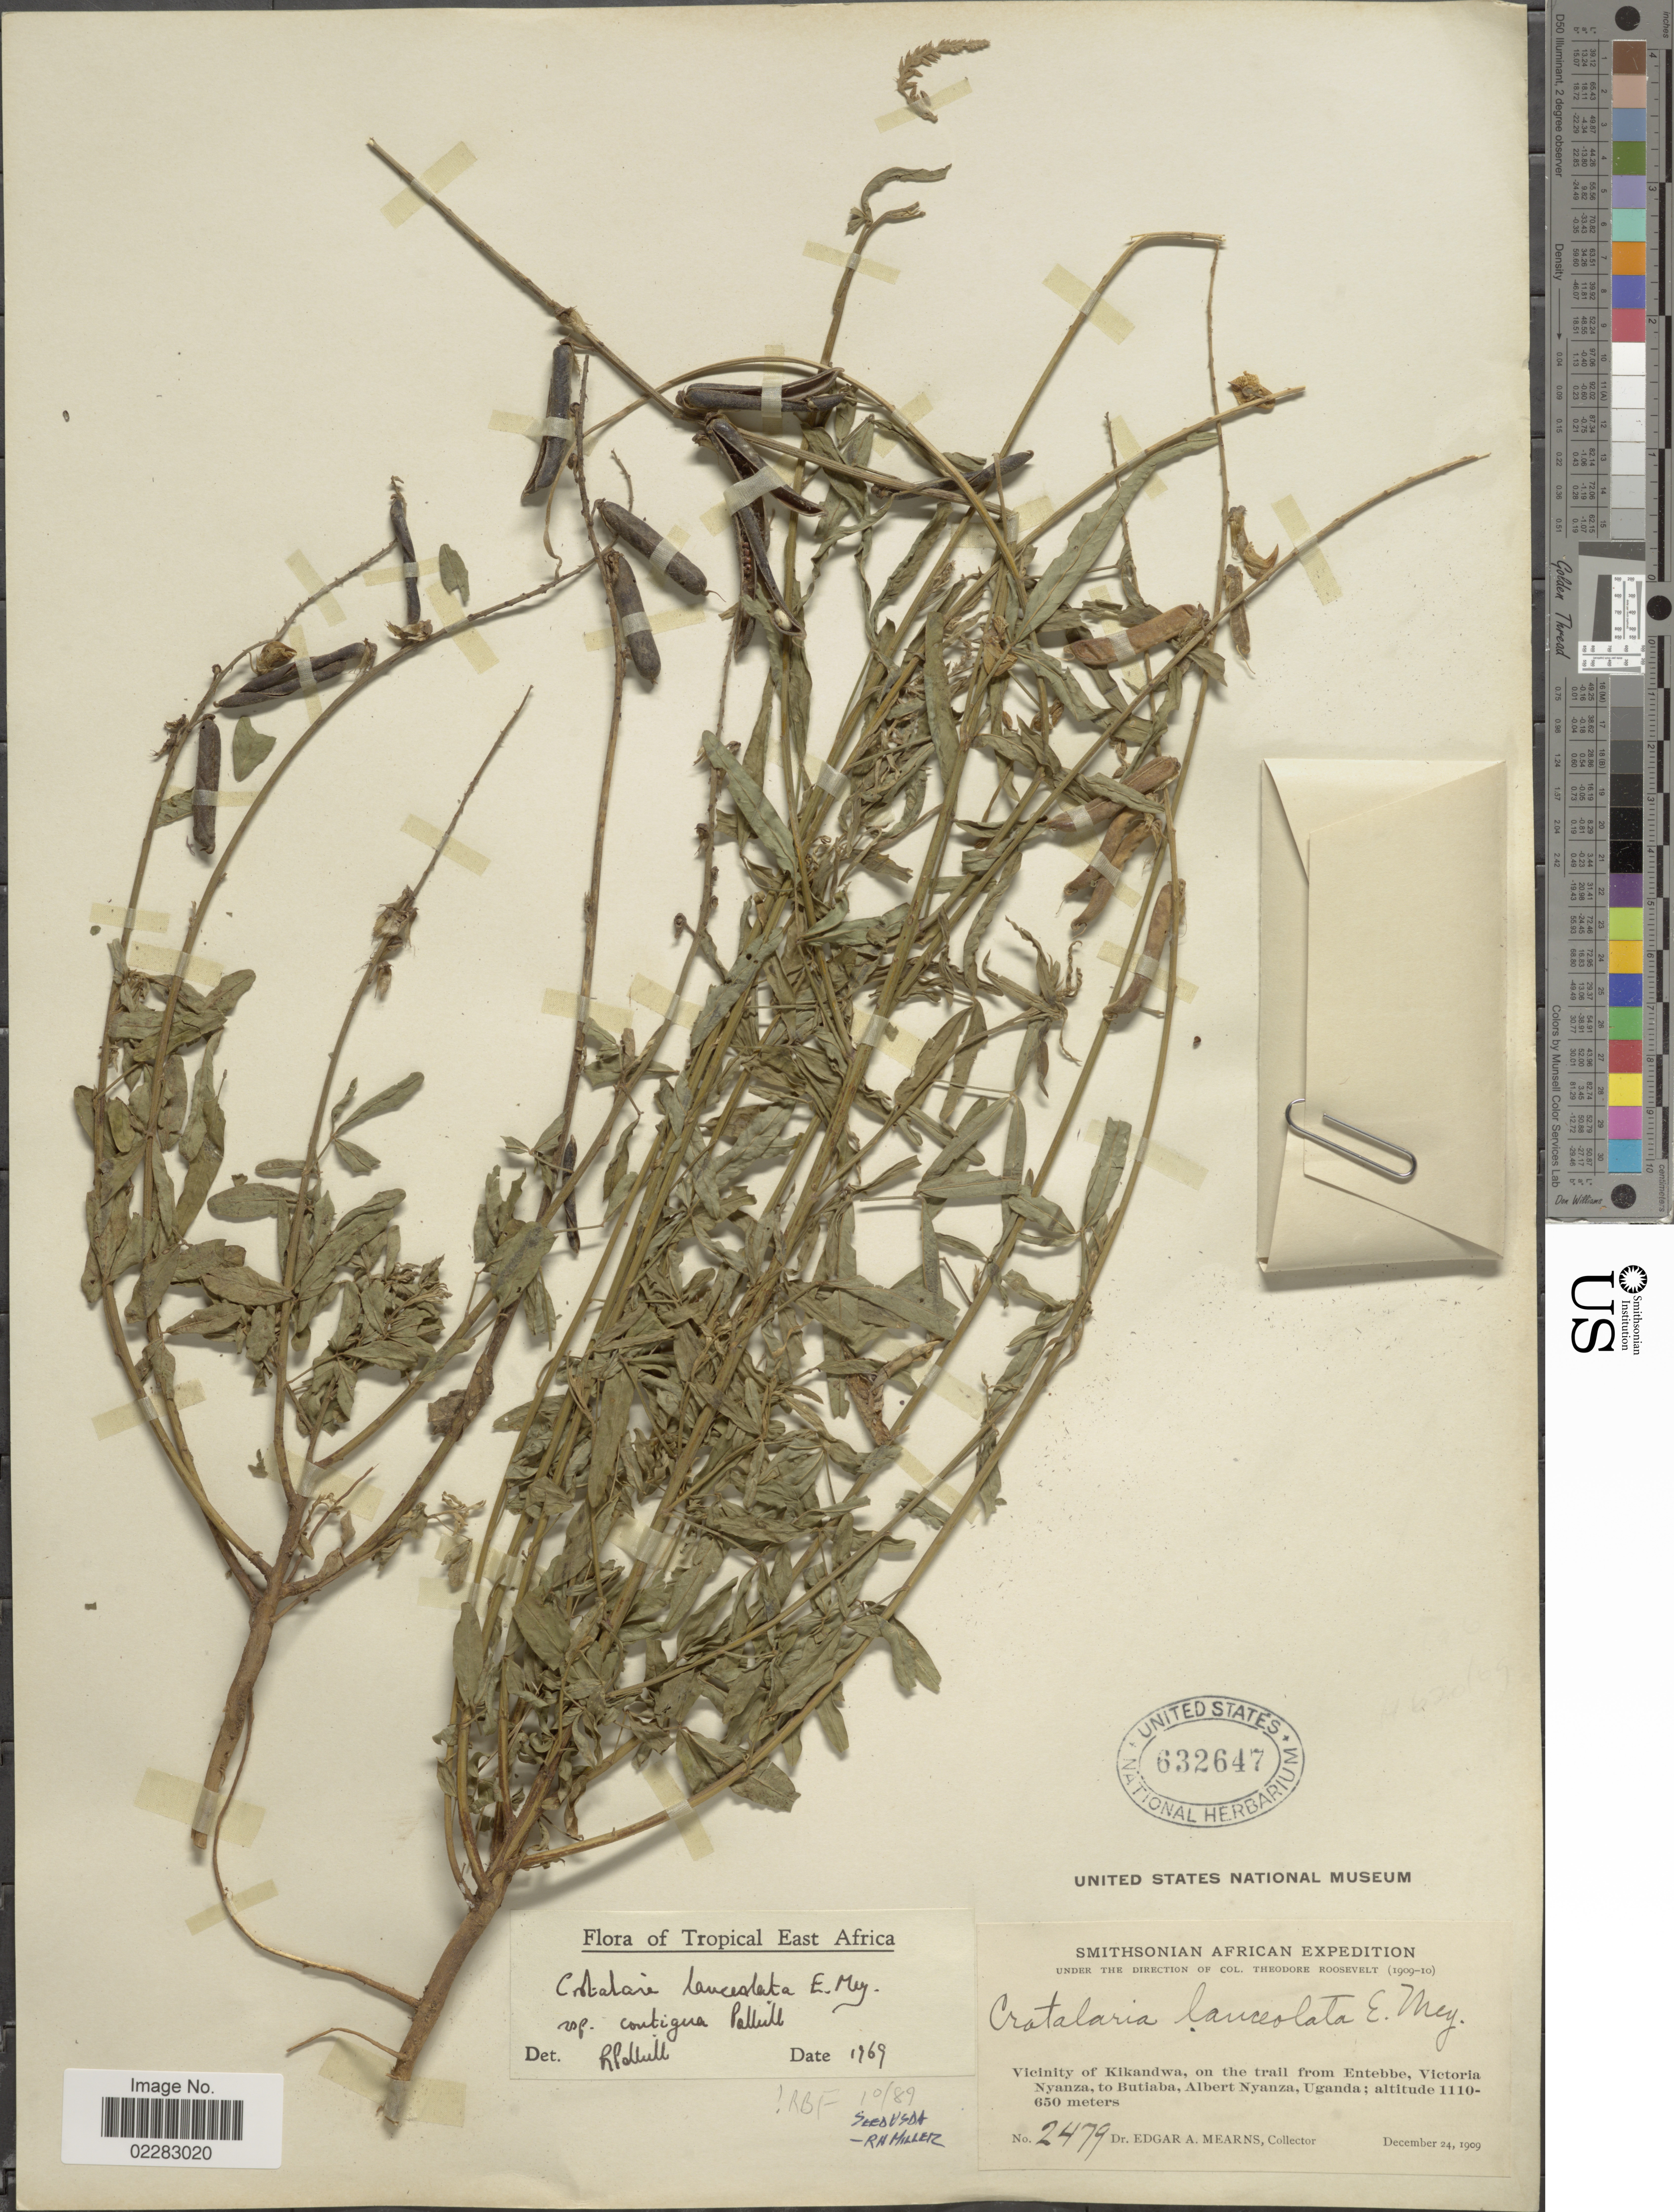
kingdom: Plantae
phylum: Tracheophyta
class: Magnoliopsida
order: Fabales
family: Fabaceae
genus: Crotalaria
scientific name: Crotalaria lanceolata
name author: E. Mey.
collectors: E. A. Mearns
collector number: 2479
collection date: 1909-12-24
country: Uganda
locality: Vicinity of Kikandwa, on the trail from Entebbe, Victoria Nyanza, to Butiaba, Albert Nyanza.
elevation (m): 650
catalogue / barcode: US 632647